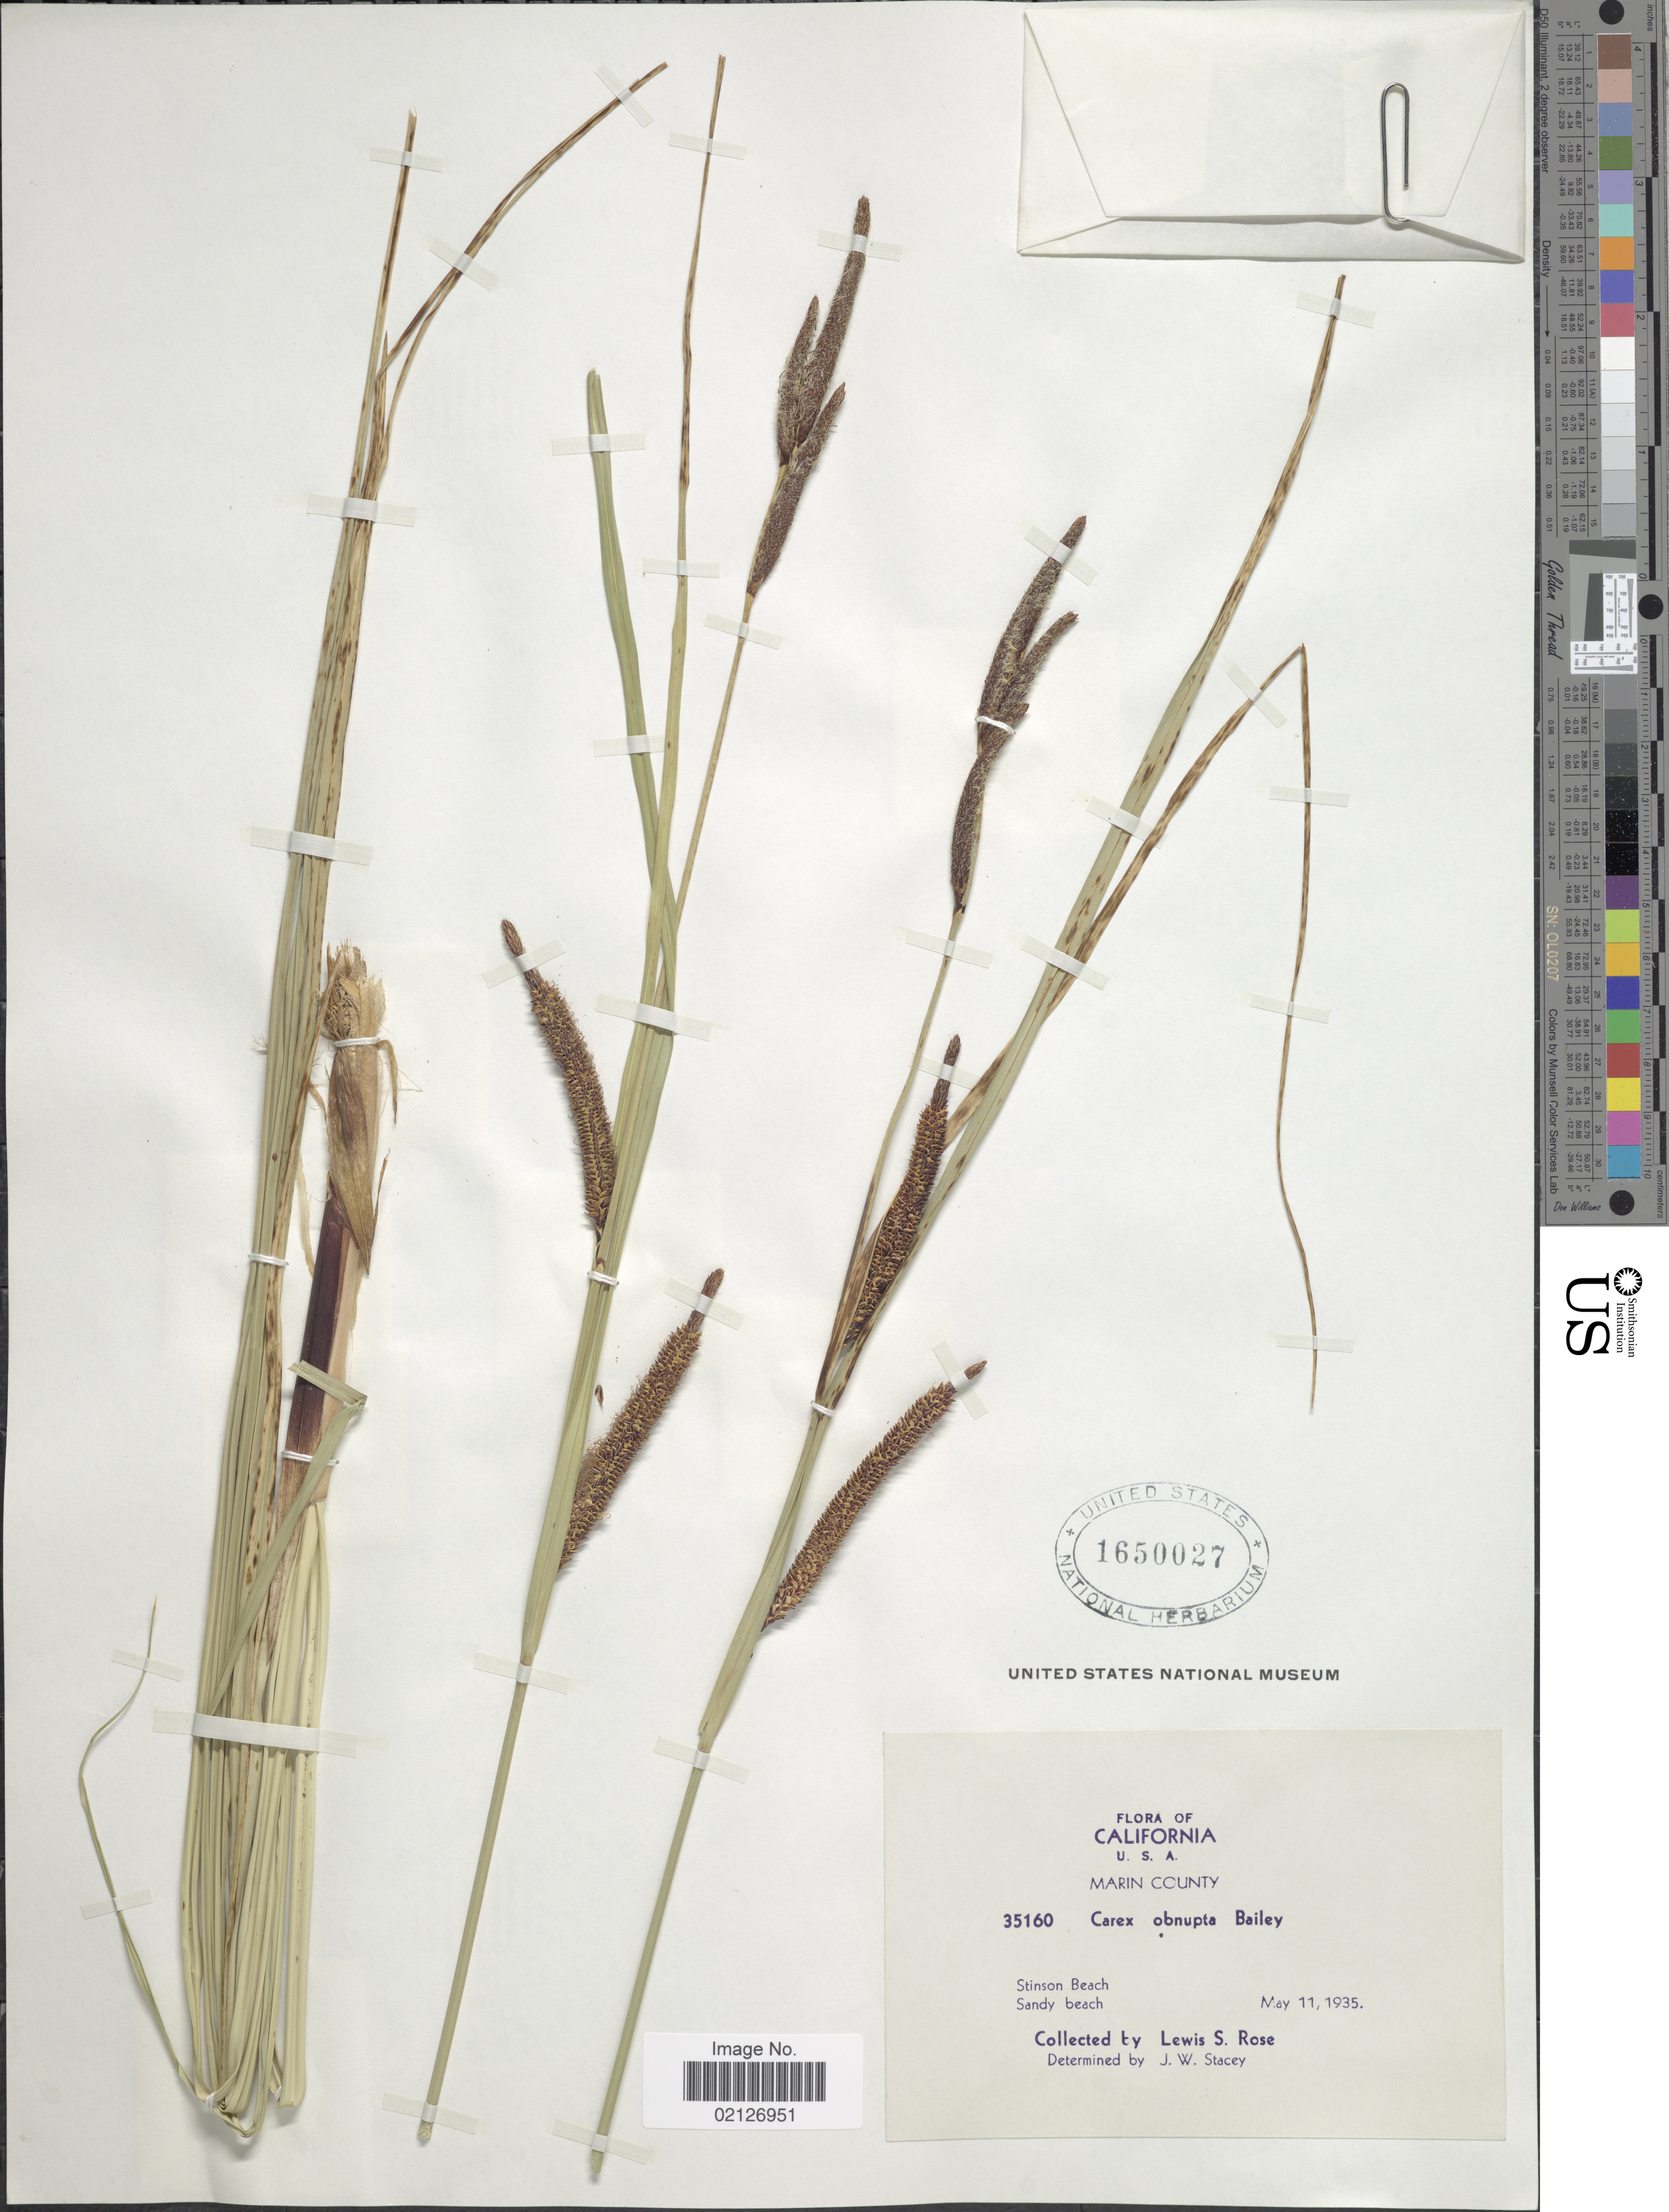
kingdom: Plantae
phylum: Tracheophyta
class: Liliopsida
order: Poales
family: Cyperaceae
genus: Carex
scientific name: Carex obnupta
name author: L.H. Bailey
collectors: L. S. Rose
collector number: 35160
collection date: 1935-05-11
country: United States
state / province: California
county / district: Marin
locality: Marin County, Stinson Beach, Sandy beach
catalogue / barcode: US 1650027